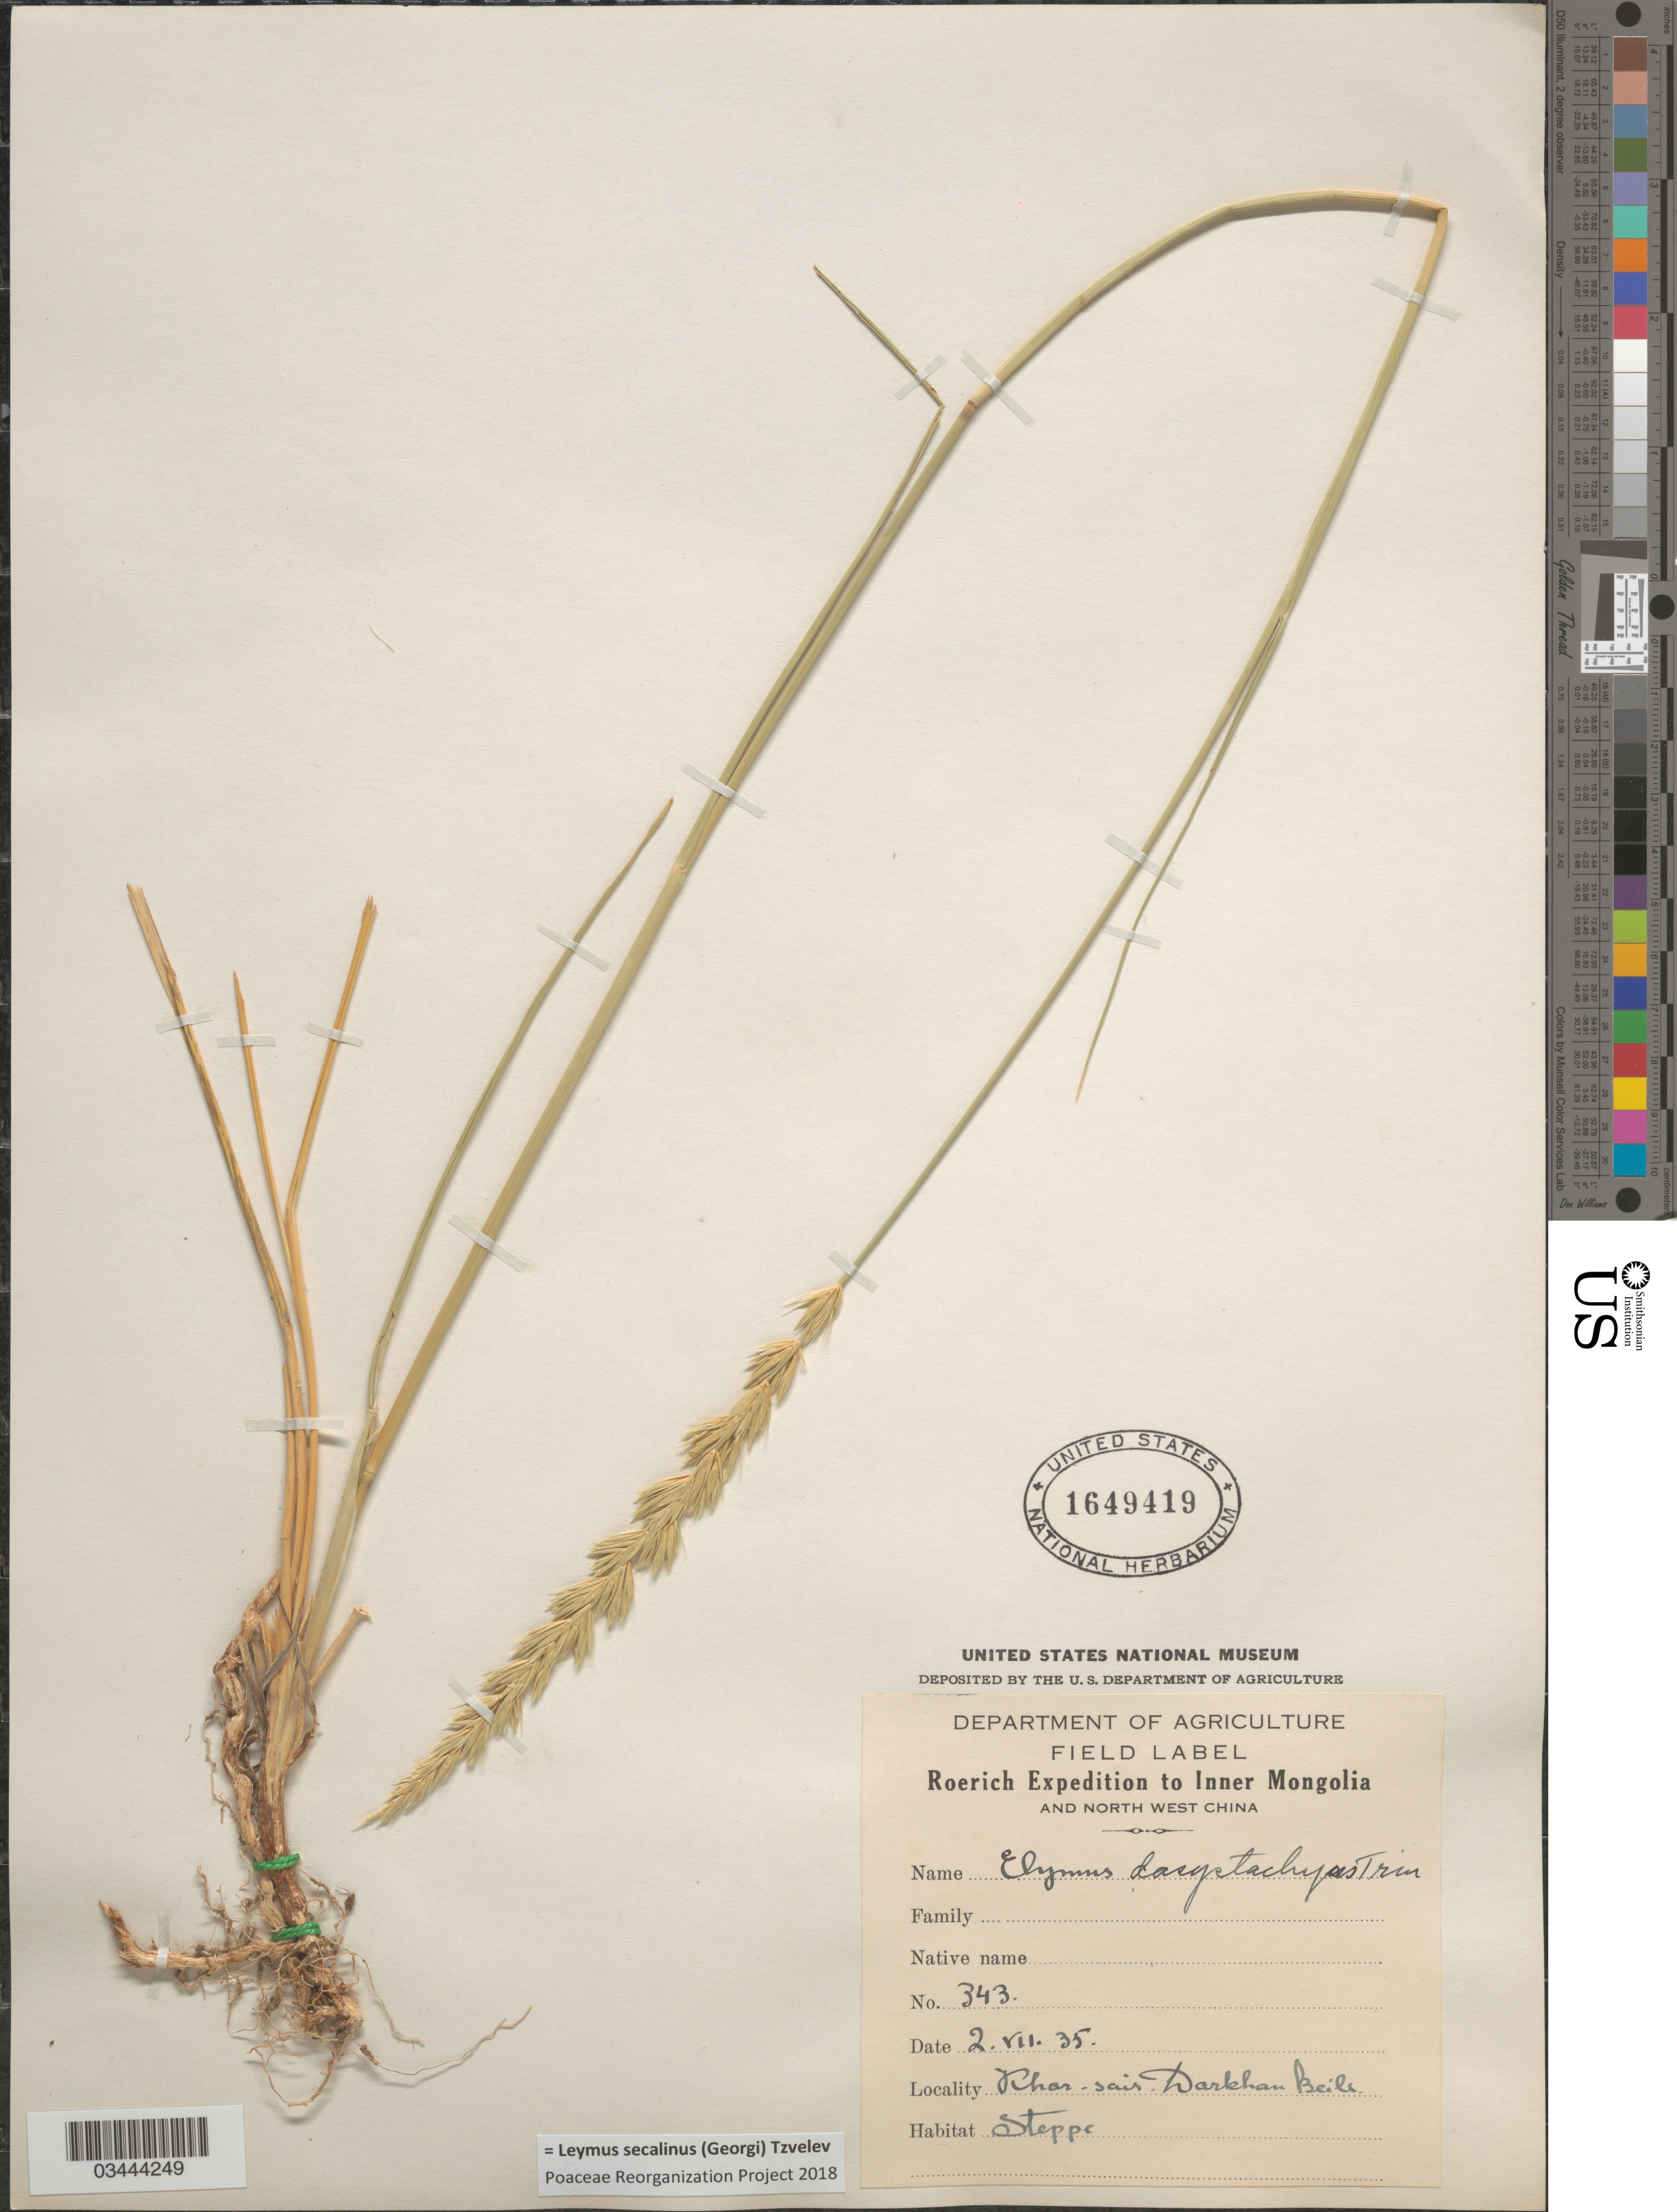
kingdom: Plantae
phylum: Tracheophyta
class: Liliopsida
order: Poales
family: Poaceae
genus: Leymus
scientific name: Leymus secalinus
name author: (Georgi) Tzvelev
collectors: Roerich Expedition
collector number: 343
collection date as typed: Transcribed d/m/y: 2/7/35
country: China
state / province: Nei Monggol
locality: Inner Mongolia and North West China. Khar-sais. Darkhan Beile.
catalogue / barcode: US 1649419